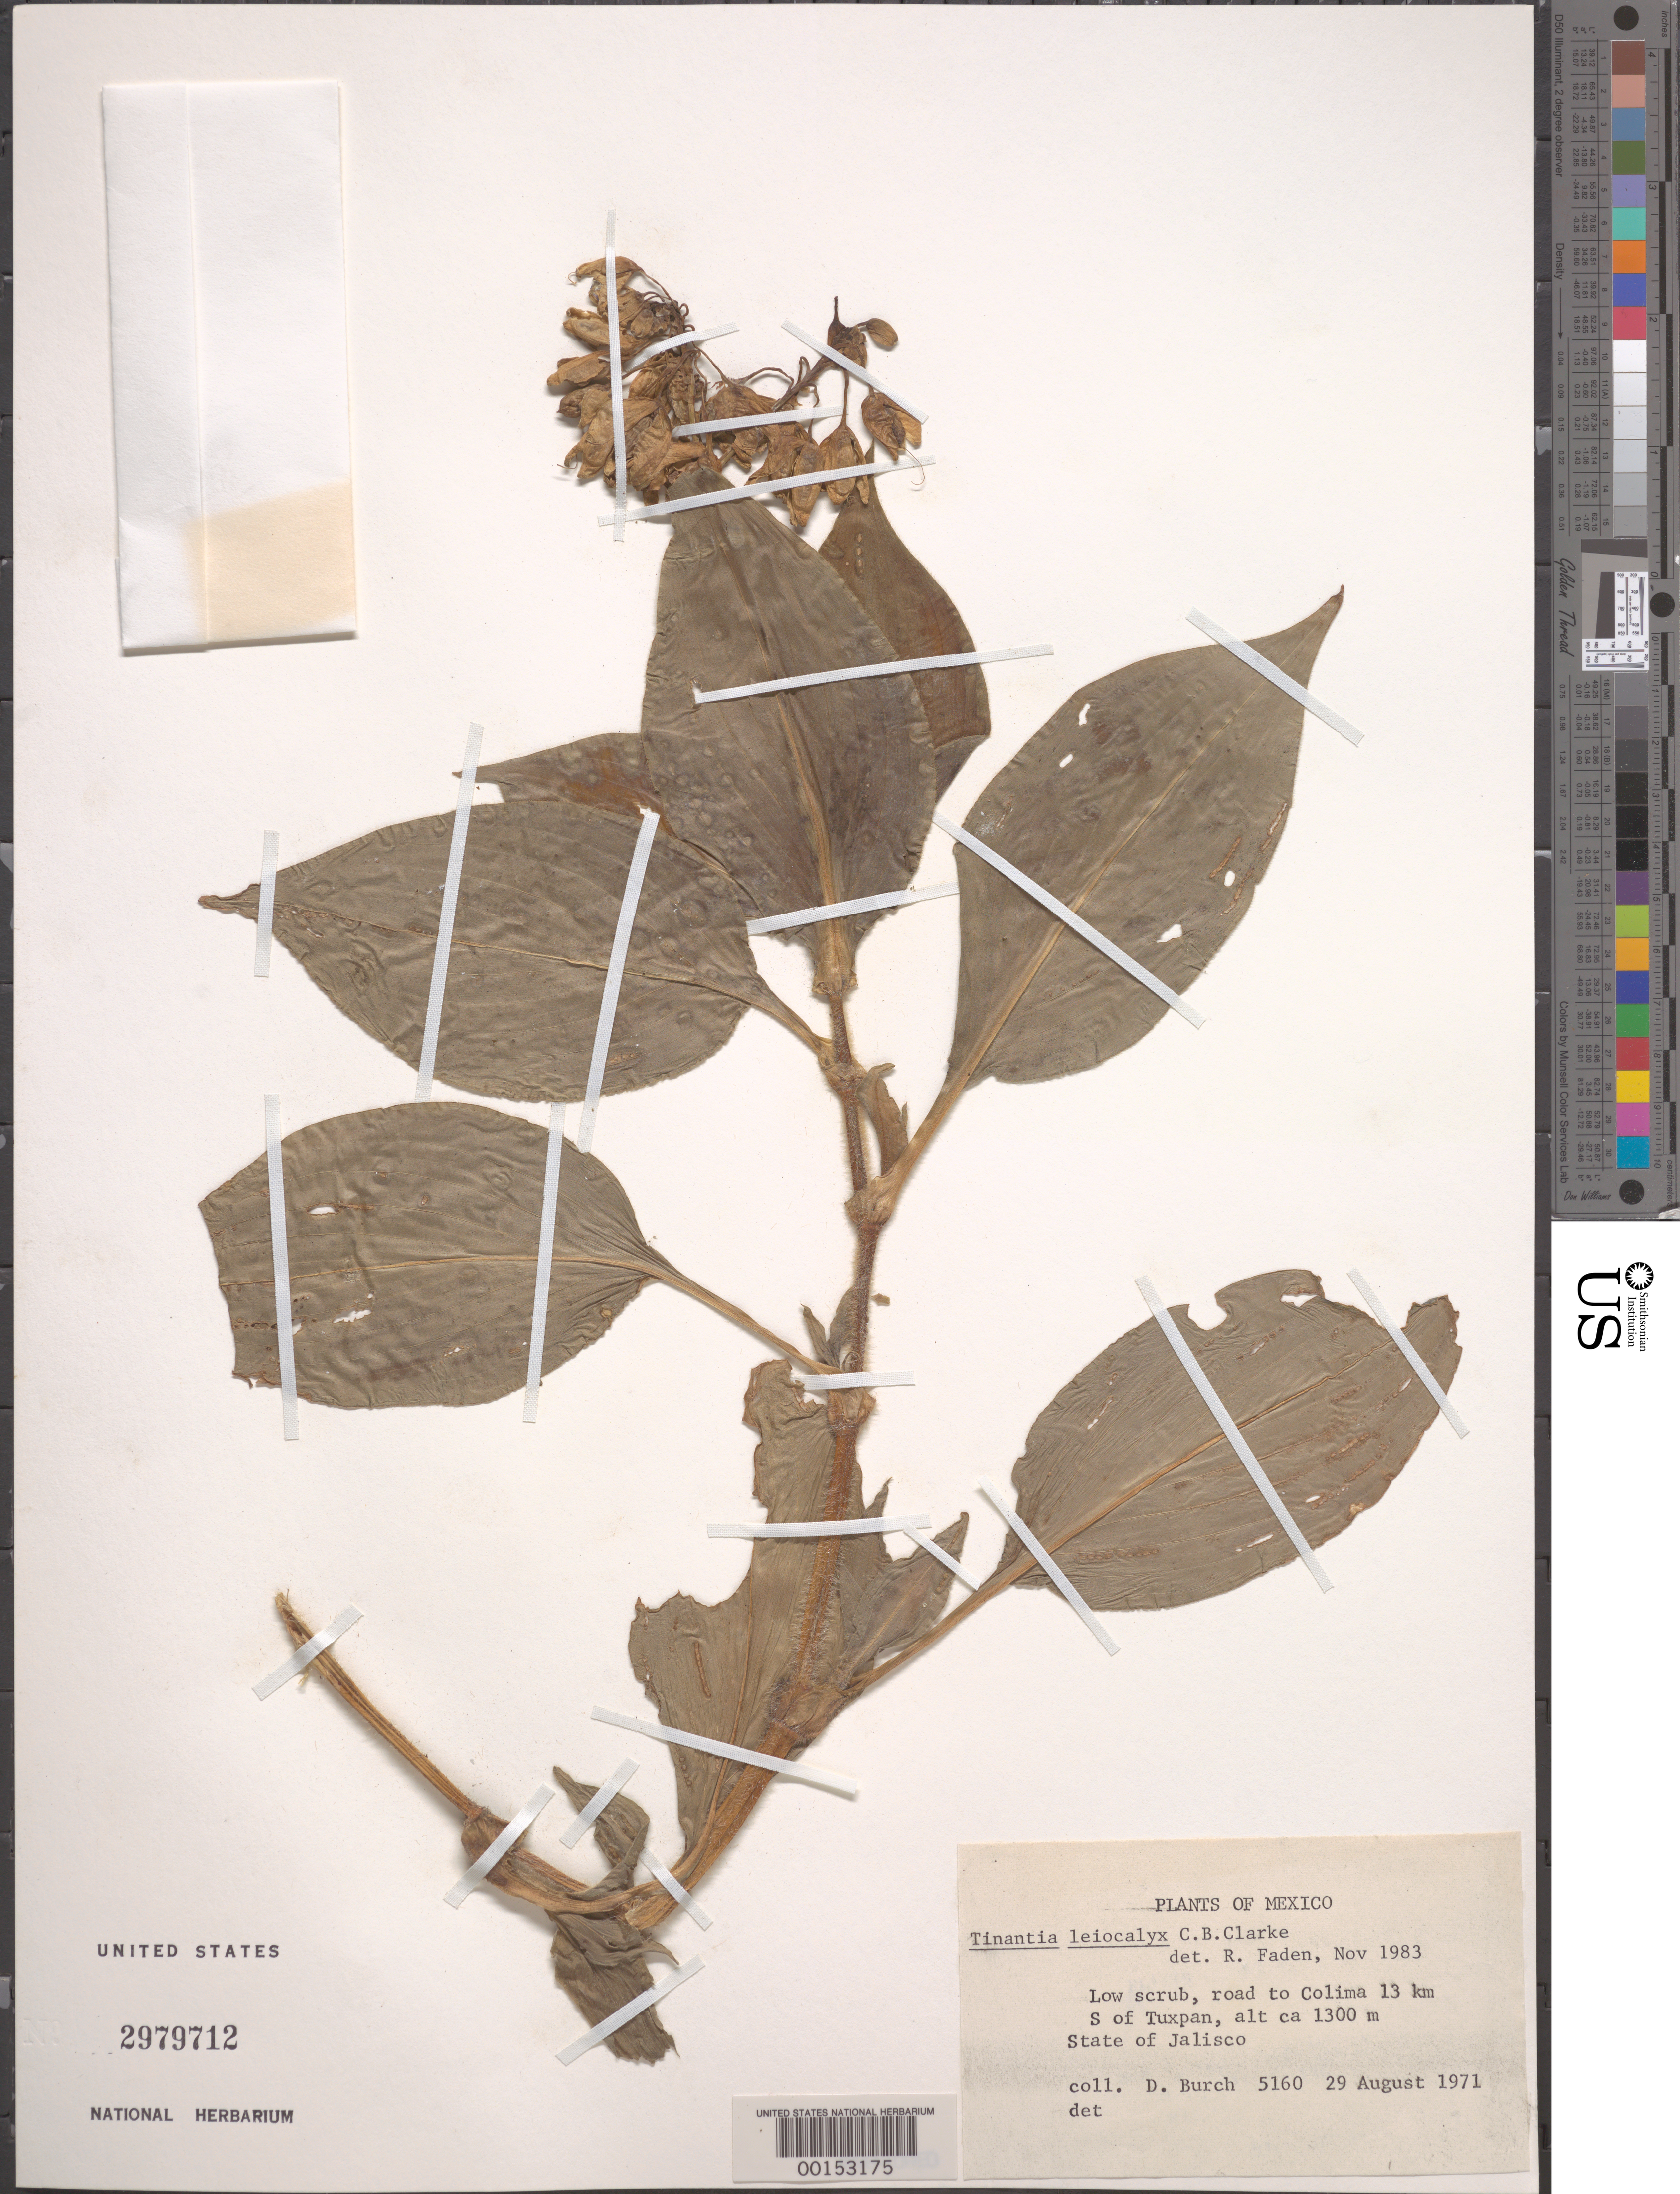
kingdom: Plantae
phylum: Tracheophyta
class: Liliopsida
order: Commelinales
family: Commelinaceae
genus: Tinantia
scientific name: Tinantia leiocalyx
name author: C.B. Clarke in Donn. Sm.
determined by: Faden, Robert B., (US), Smithsonian Institution - National Museum of Natural History (UNITED STATES)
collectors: D. Burch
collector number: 5160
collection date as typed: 29 Aug 1971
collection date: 1971-08-29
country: Mexico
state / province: Jalisco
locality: S of Tuxpan, road to Colima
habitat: Low scrub, roadside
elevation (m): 1300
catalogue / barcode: US 2979712